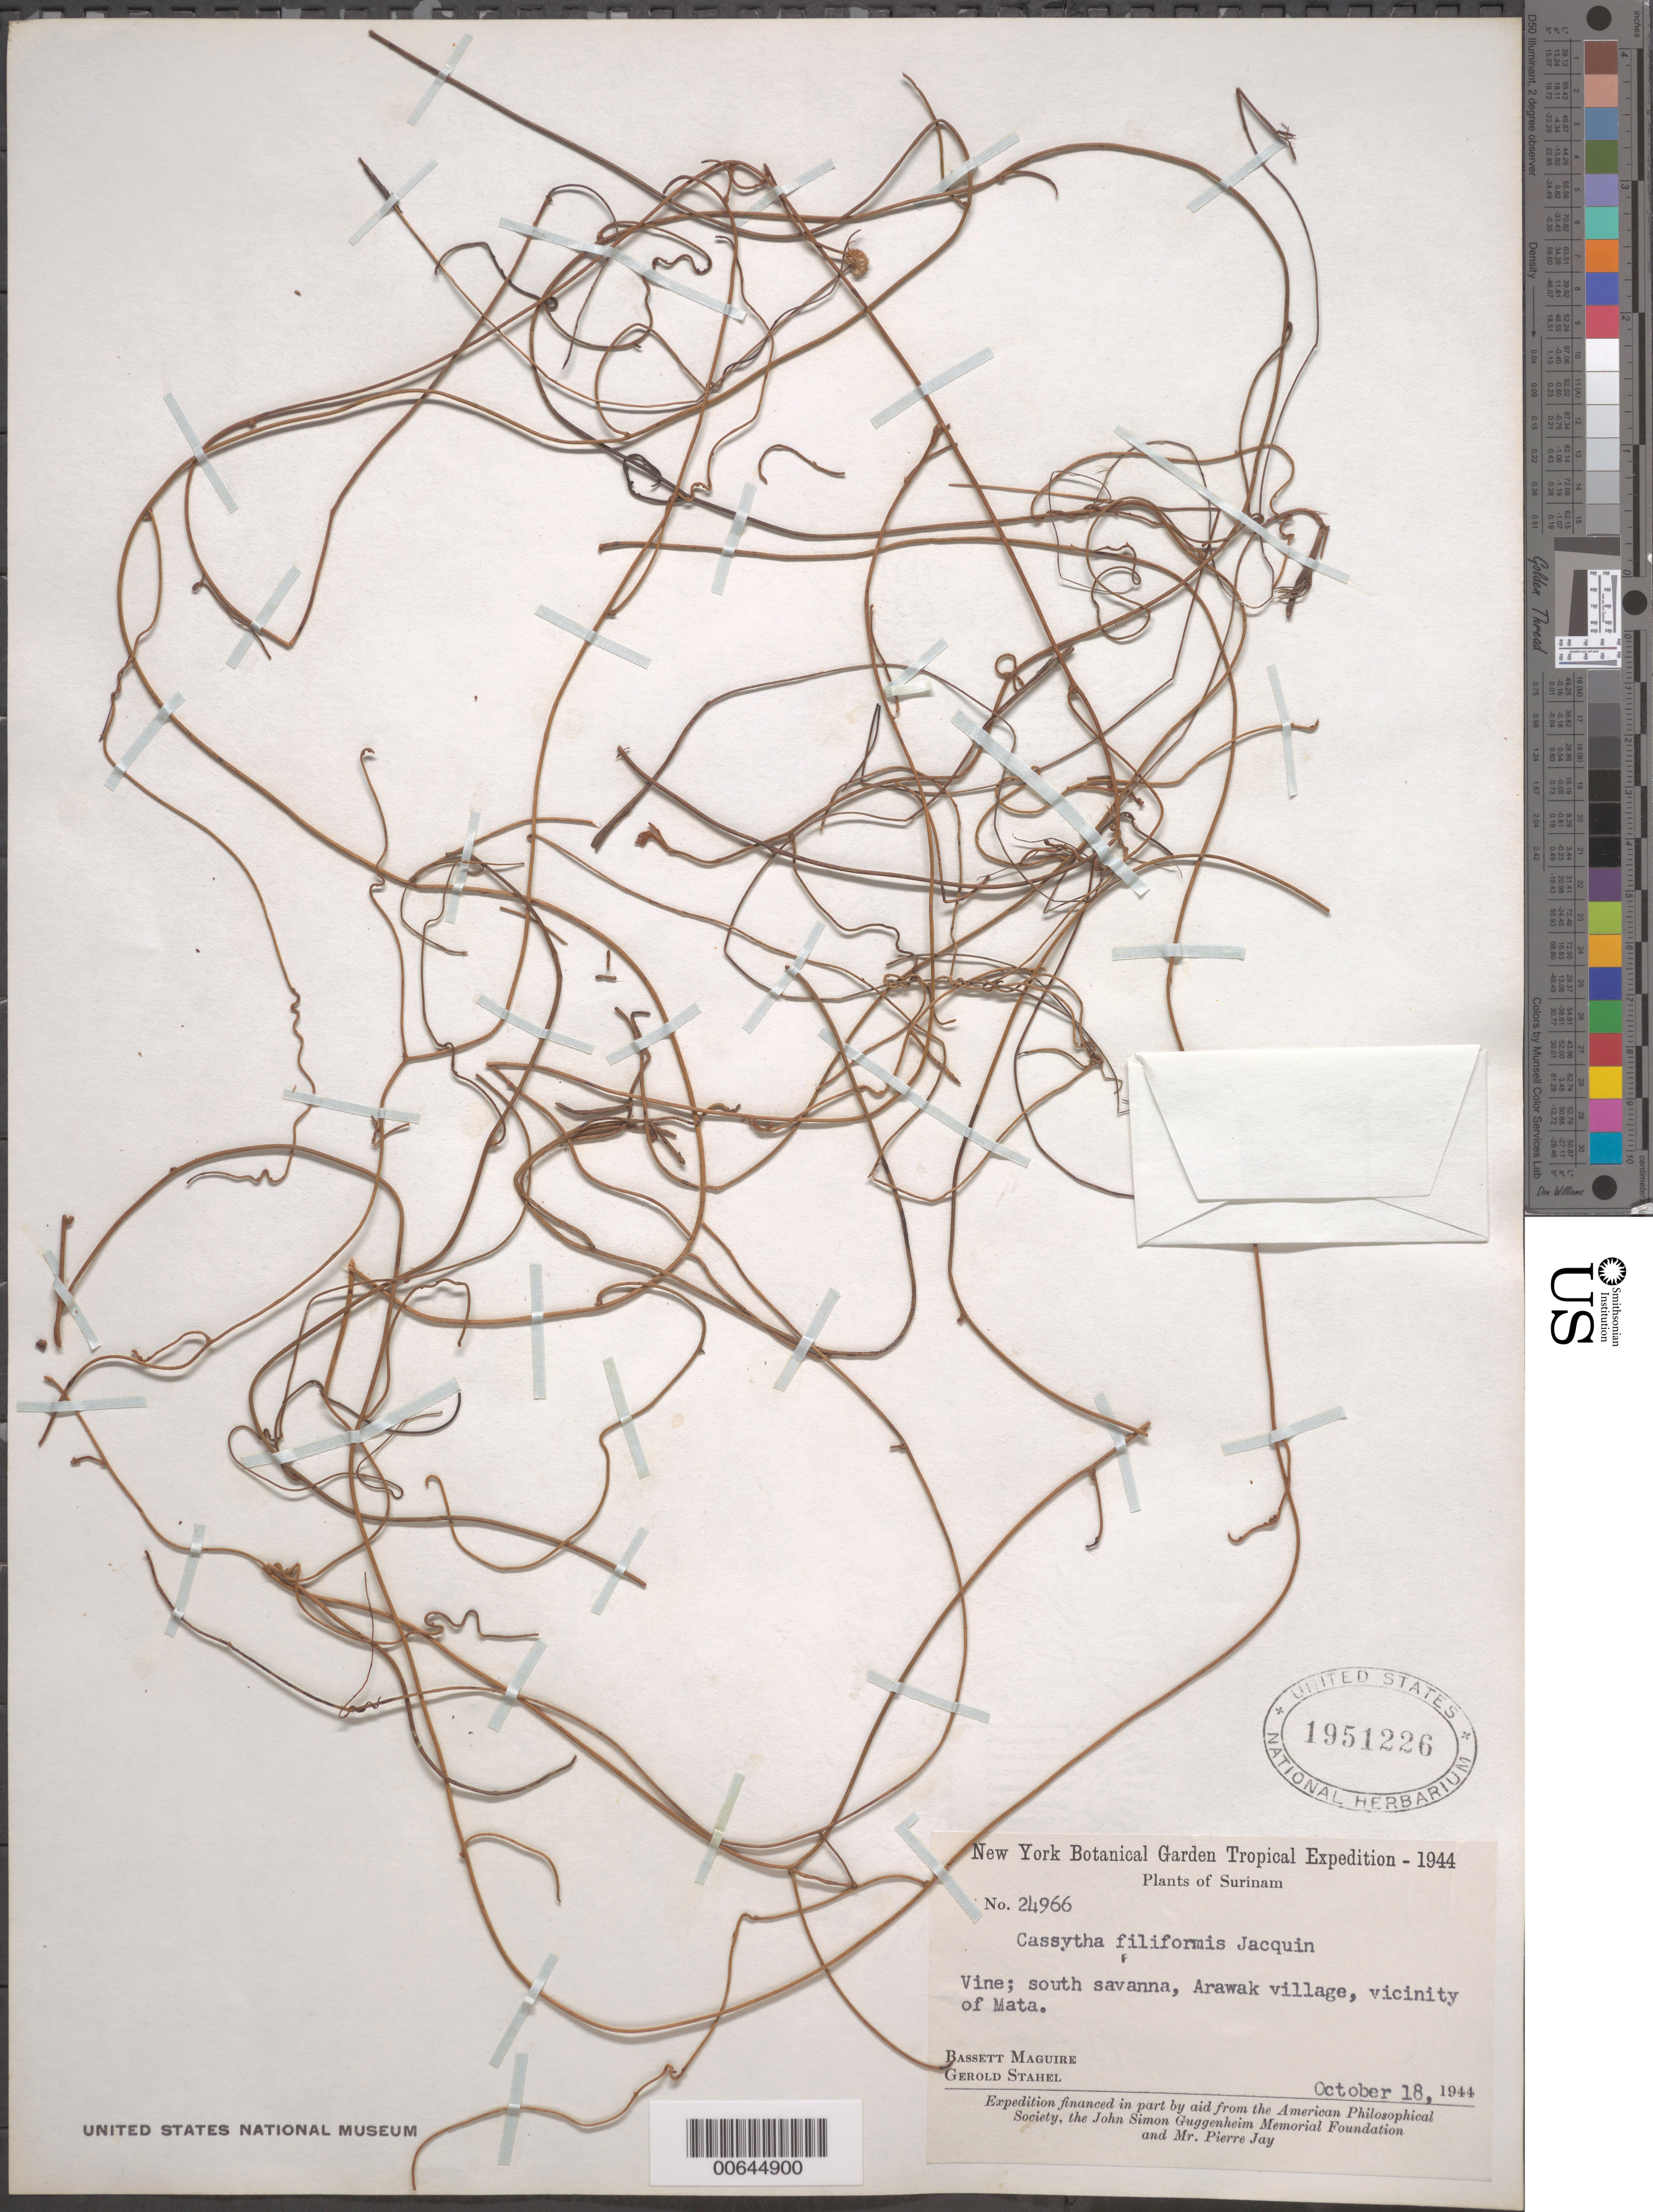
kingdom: Plantae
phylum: Tracheophyta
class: Magnoliopsida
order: Laurales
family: Lauraceae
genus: Cassytha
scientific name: Cassytha filiformis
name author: L.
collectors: B. Maguire & G. Stahel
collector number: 24966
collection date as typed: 18-Oct-44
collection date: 1944-10-18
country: Suriname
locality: Zanderij I., Mata vic., Arawak village of Mata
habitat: South Savannas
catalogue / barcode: US 1951226